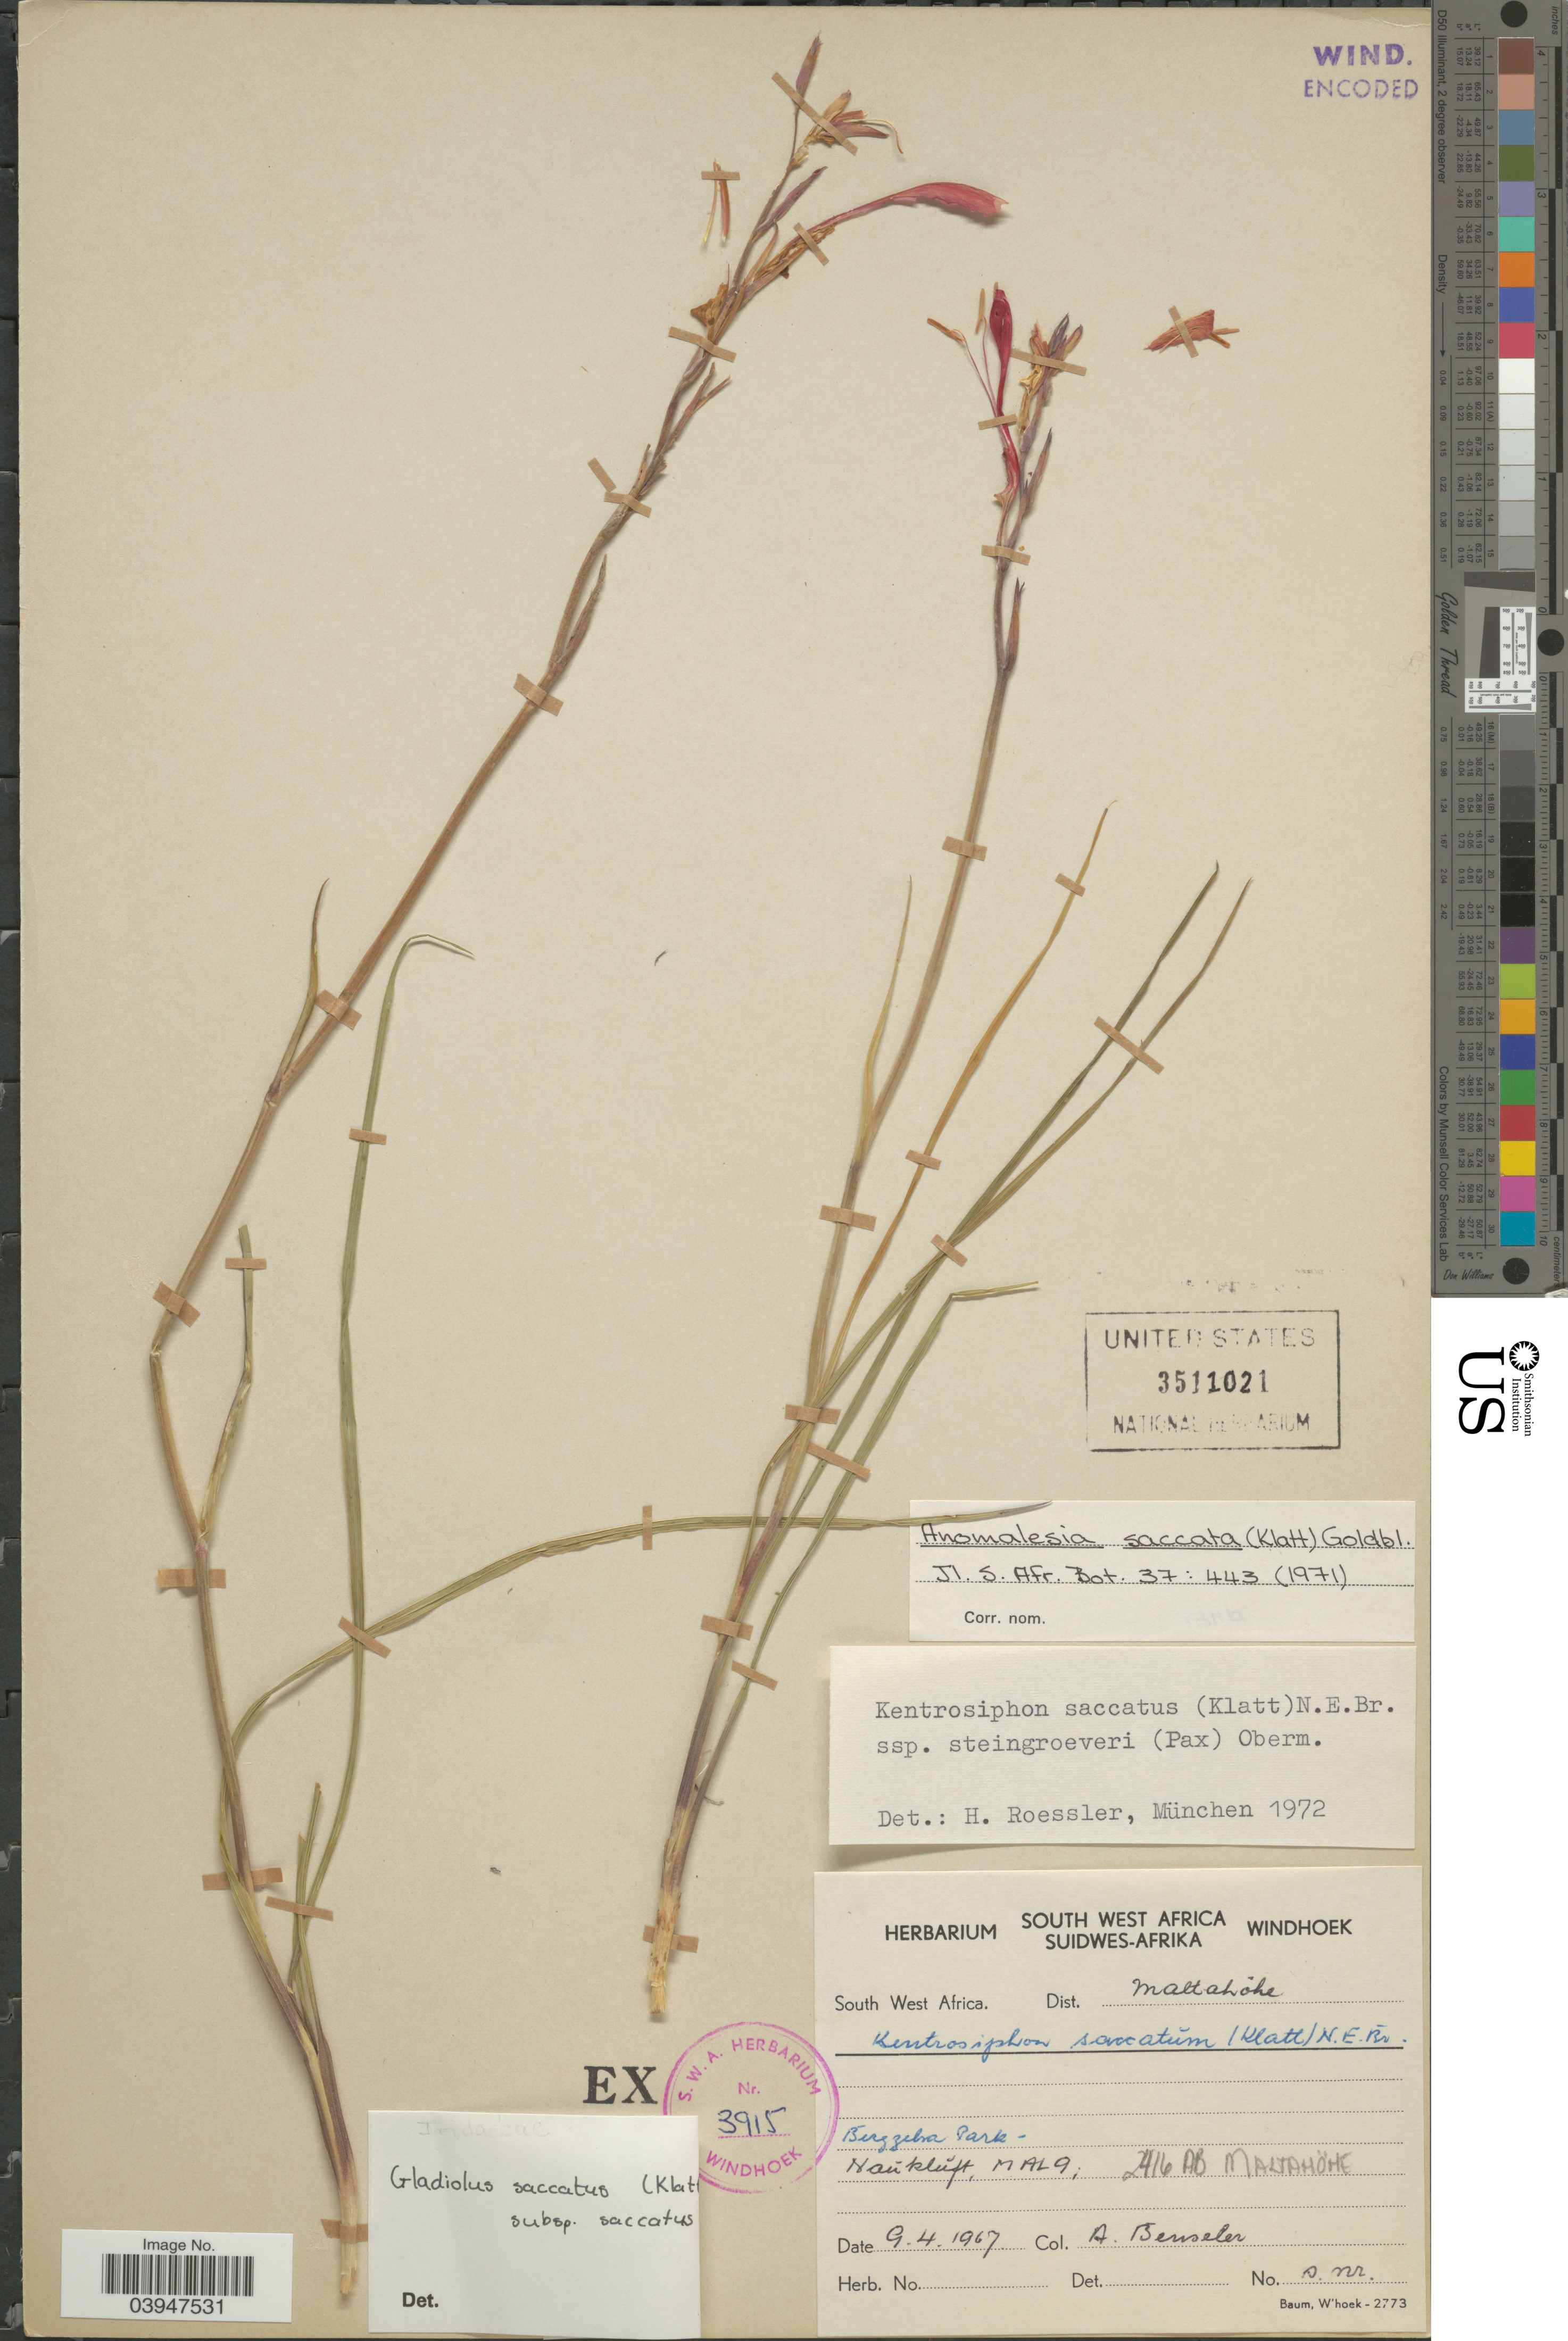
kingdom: Plantae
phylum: Tracheophyta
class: Liliopsida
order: Asparagales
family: Iridaceae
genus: Gladiolus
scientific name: Gladiolus saccatus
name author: (Klatt) Goldblatt & M.P. de Vos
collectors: A. Benseler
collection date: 1967-04-09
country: Namibia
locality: South West Africa. Dist. Maltahôhe. Bergzelra Park. Naukluft, MALQ, 2416 AB Maltahöhe.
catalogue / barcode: US 3511021